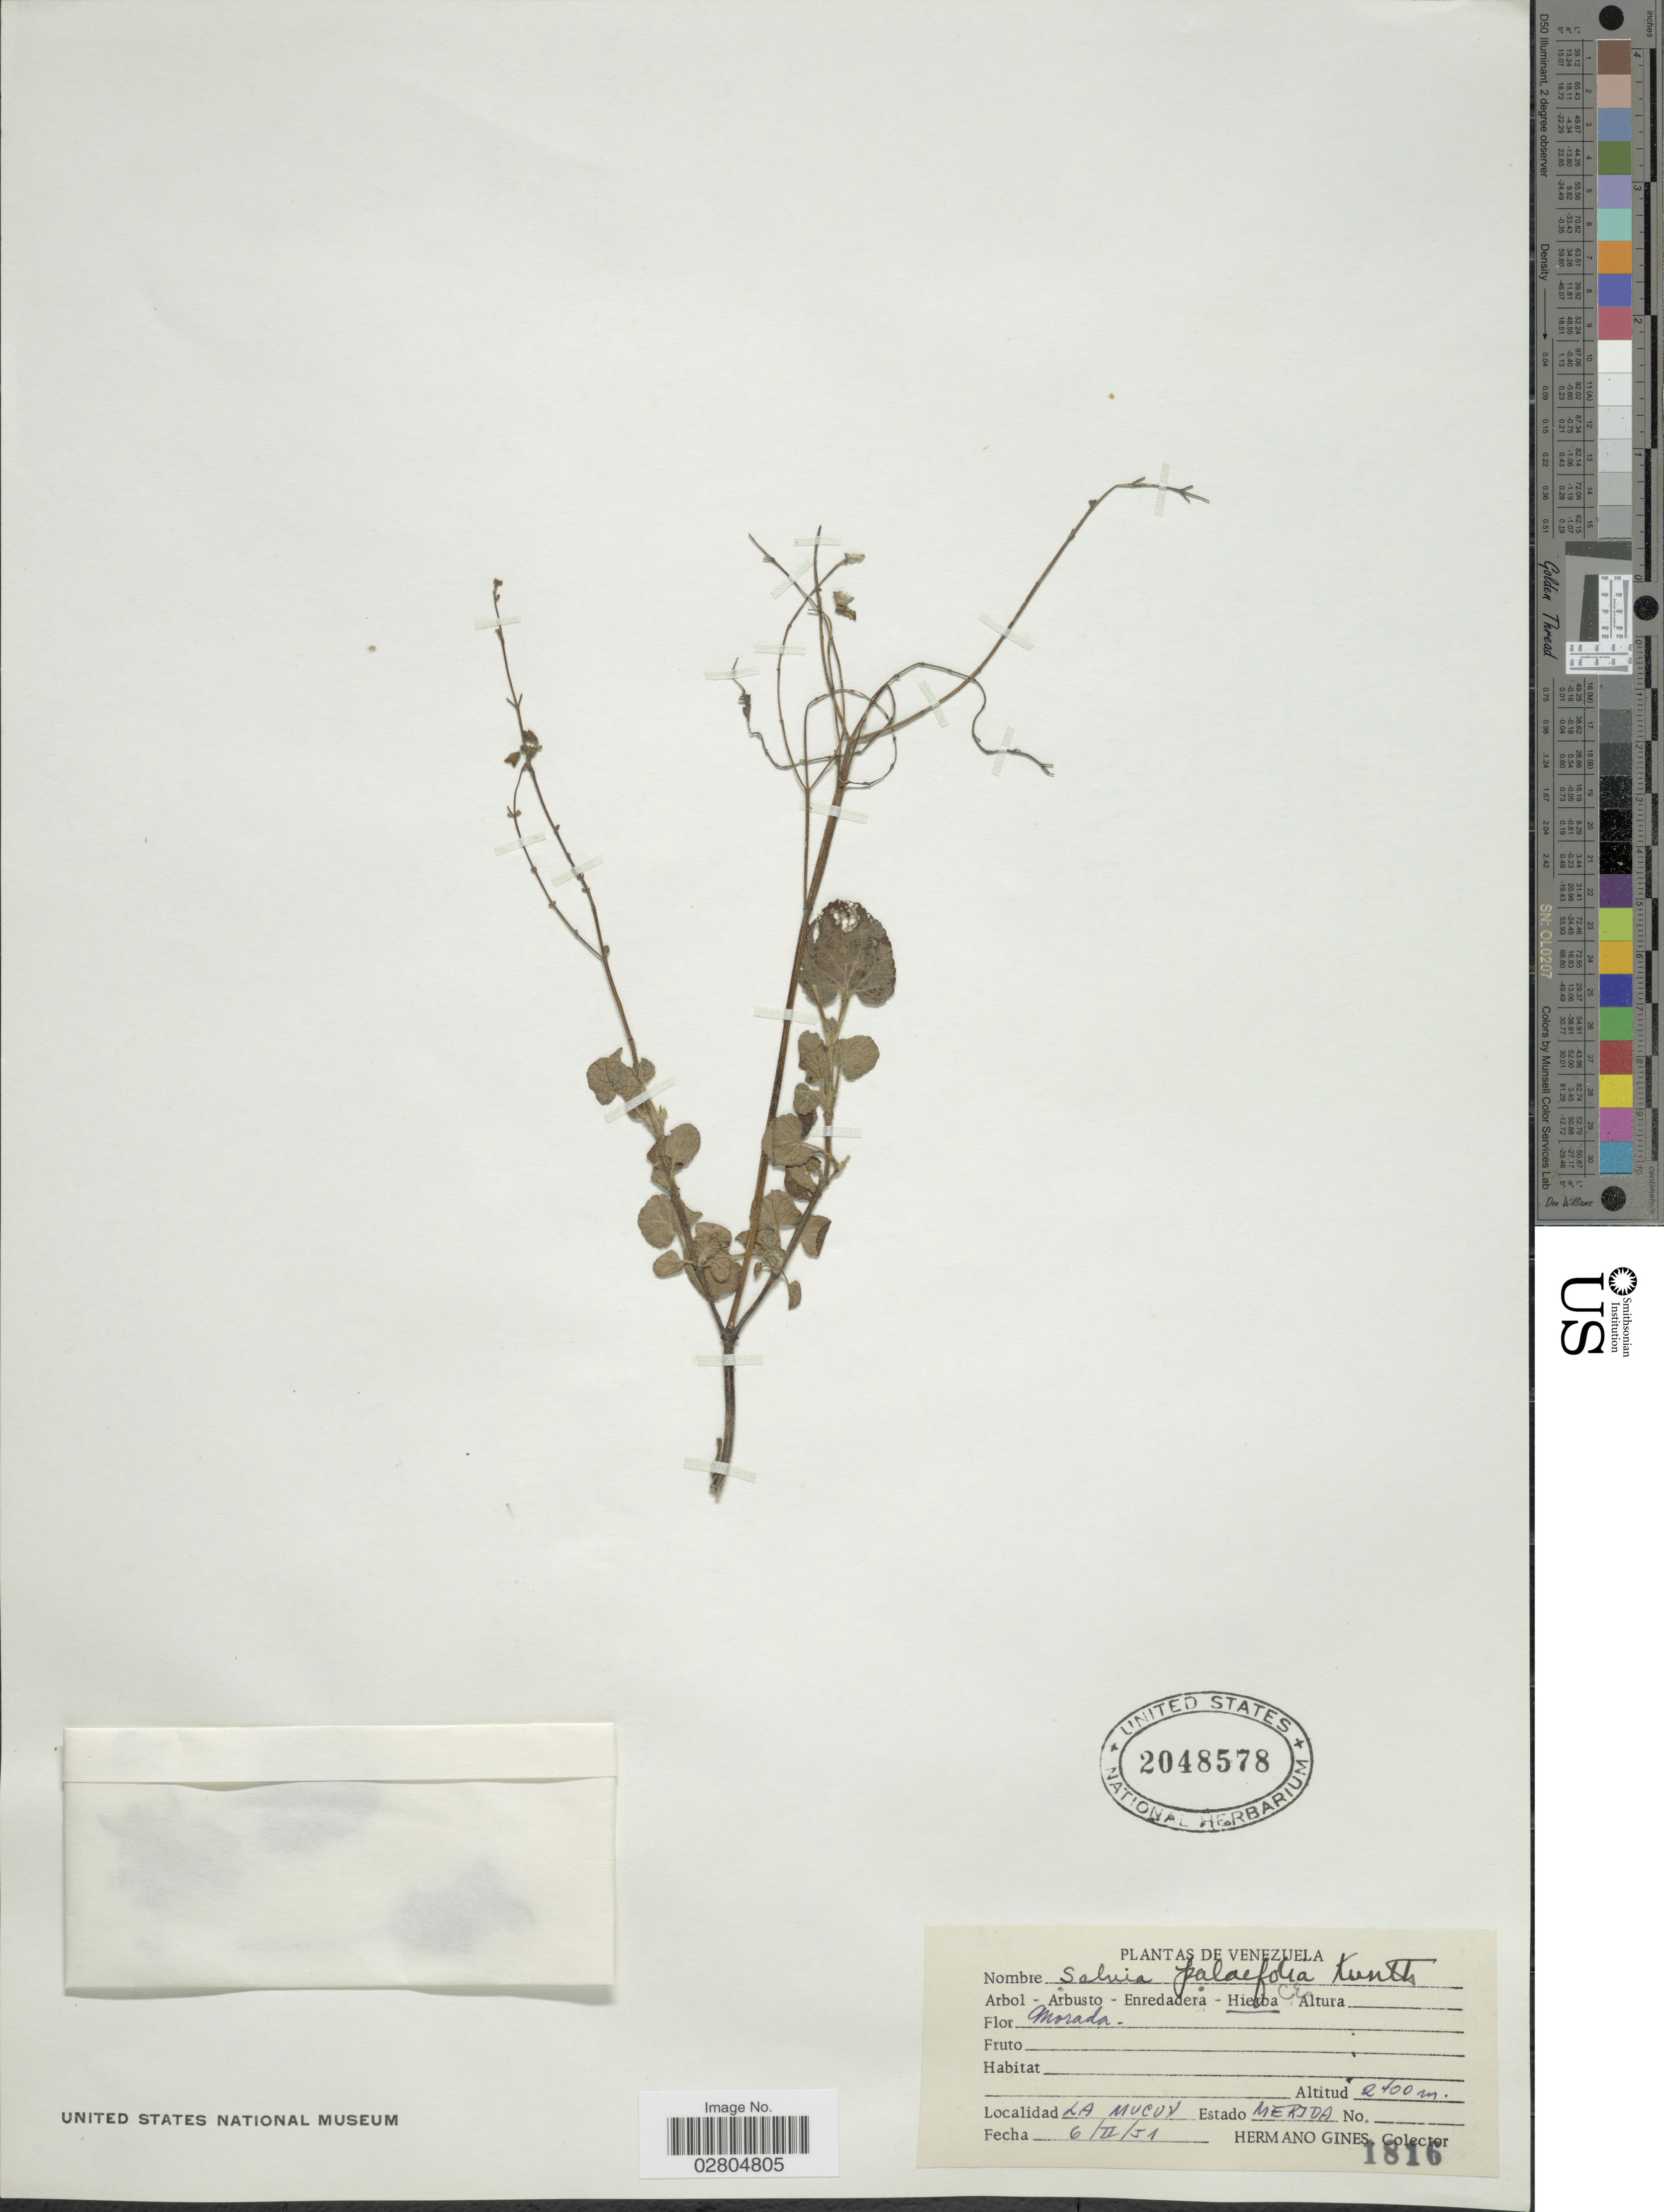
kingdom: Plantae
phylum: Tracheophyta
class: Magnoliopsida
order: Lamiales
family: Lamiaceae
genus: Salvia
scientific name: Salvia palifolia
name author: Kunth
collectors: Bro. Gines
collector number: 1816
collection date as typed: Transcribed d/m/y: 6/2/51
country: Venezuela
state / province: Mérida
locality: La Mucuy.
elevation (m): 2400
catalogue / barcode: US 2048578